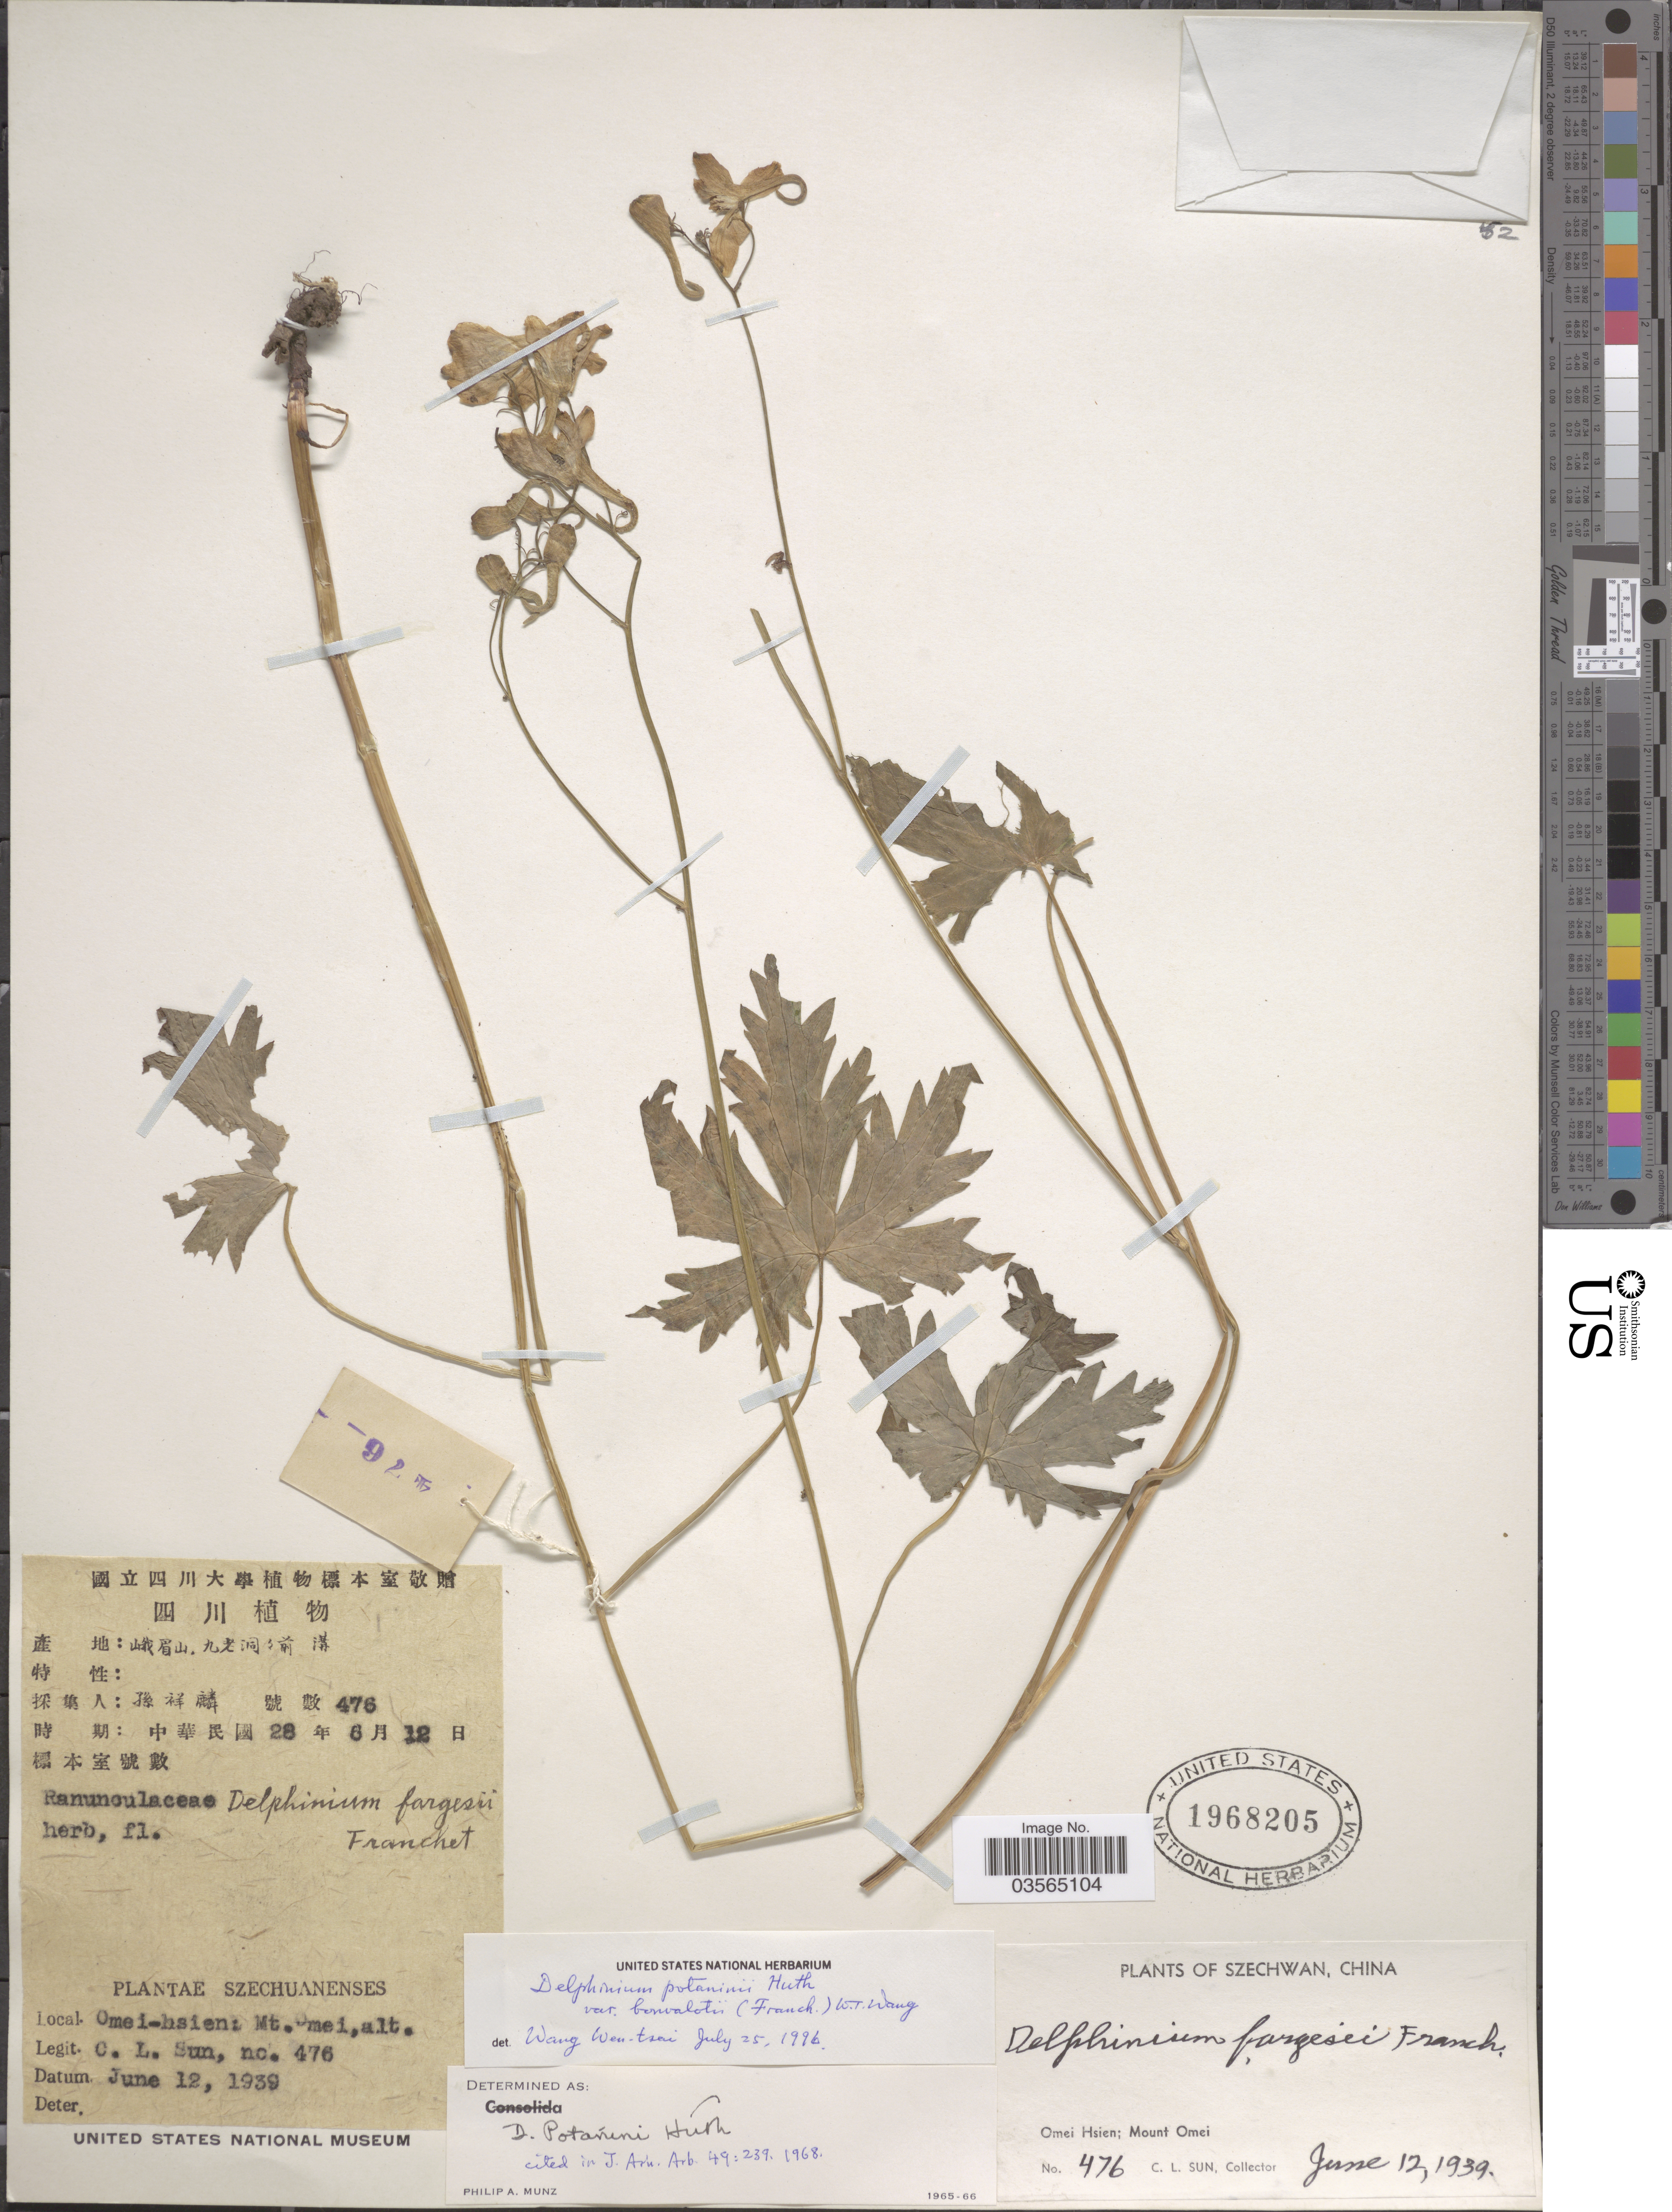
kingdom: Plantae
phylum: Tracheophyta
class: Magnoliopsida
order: Ranunculales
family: Ranunculaceae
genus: Delphinium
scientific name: Delphinium potaninii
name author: Huth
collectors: C. Sun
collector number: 476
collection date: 1939-06-12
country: China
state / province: Sichuan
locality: Szechwan. Omei Hsien; Mount Omei.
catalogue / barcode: US 1968205